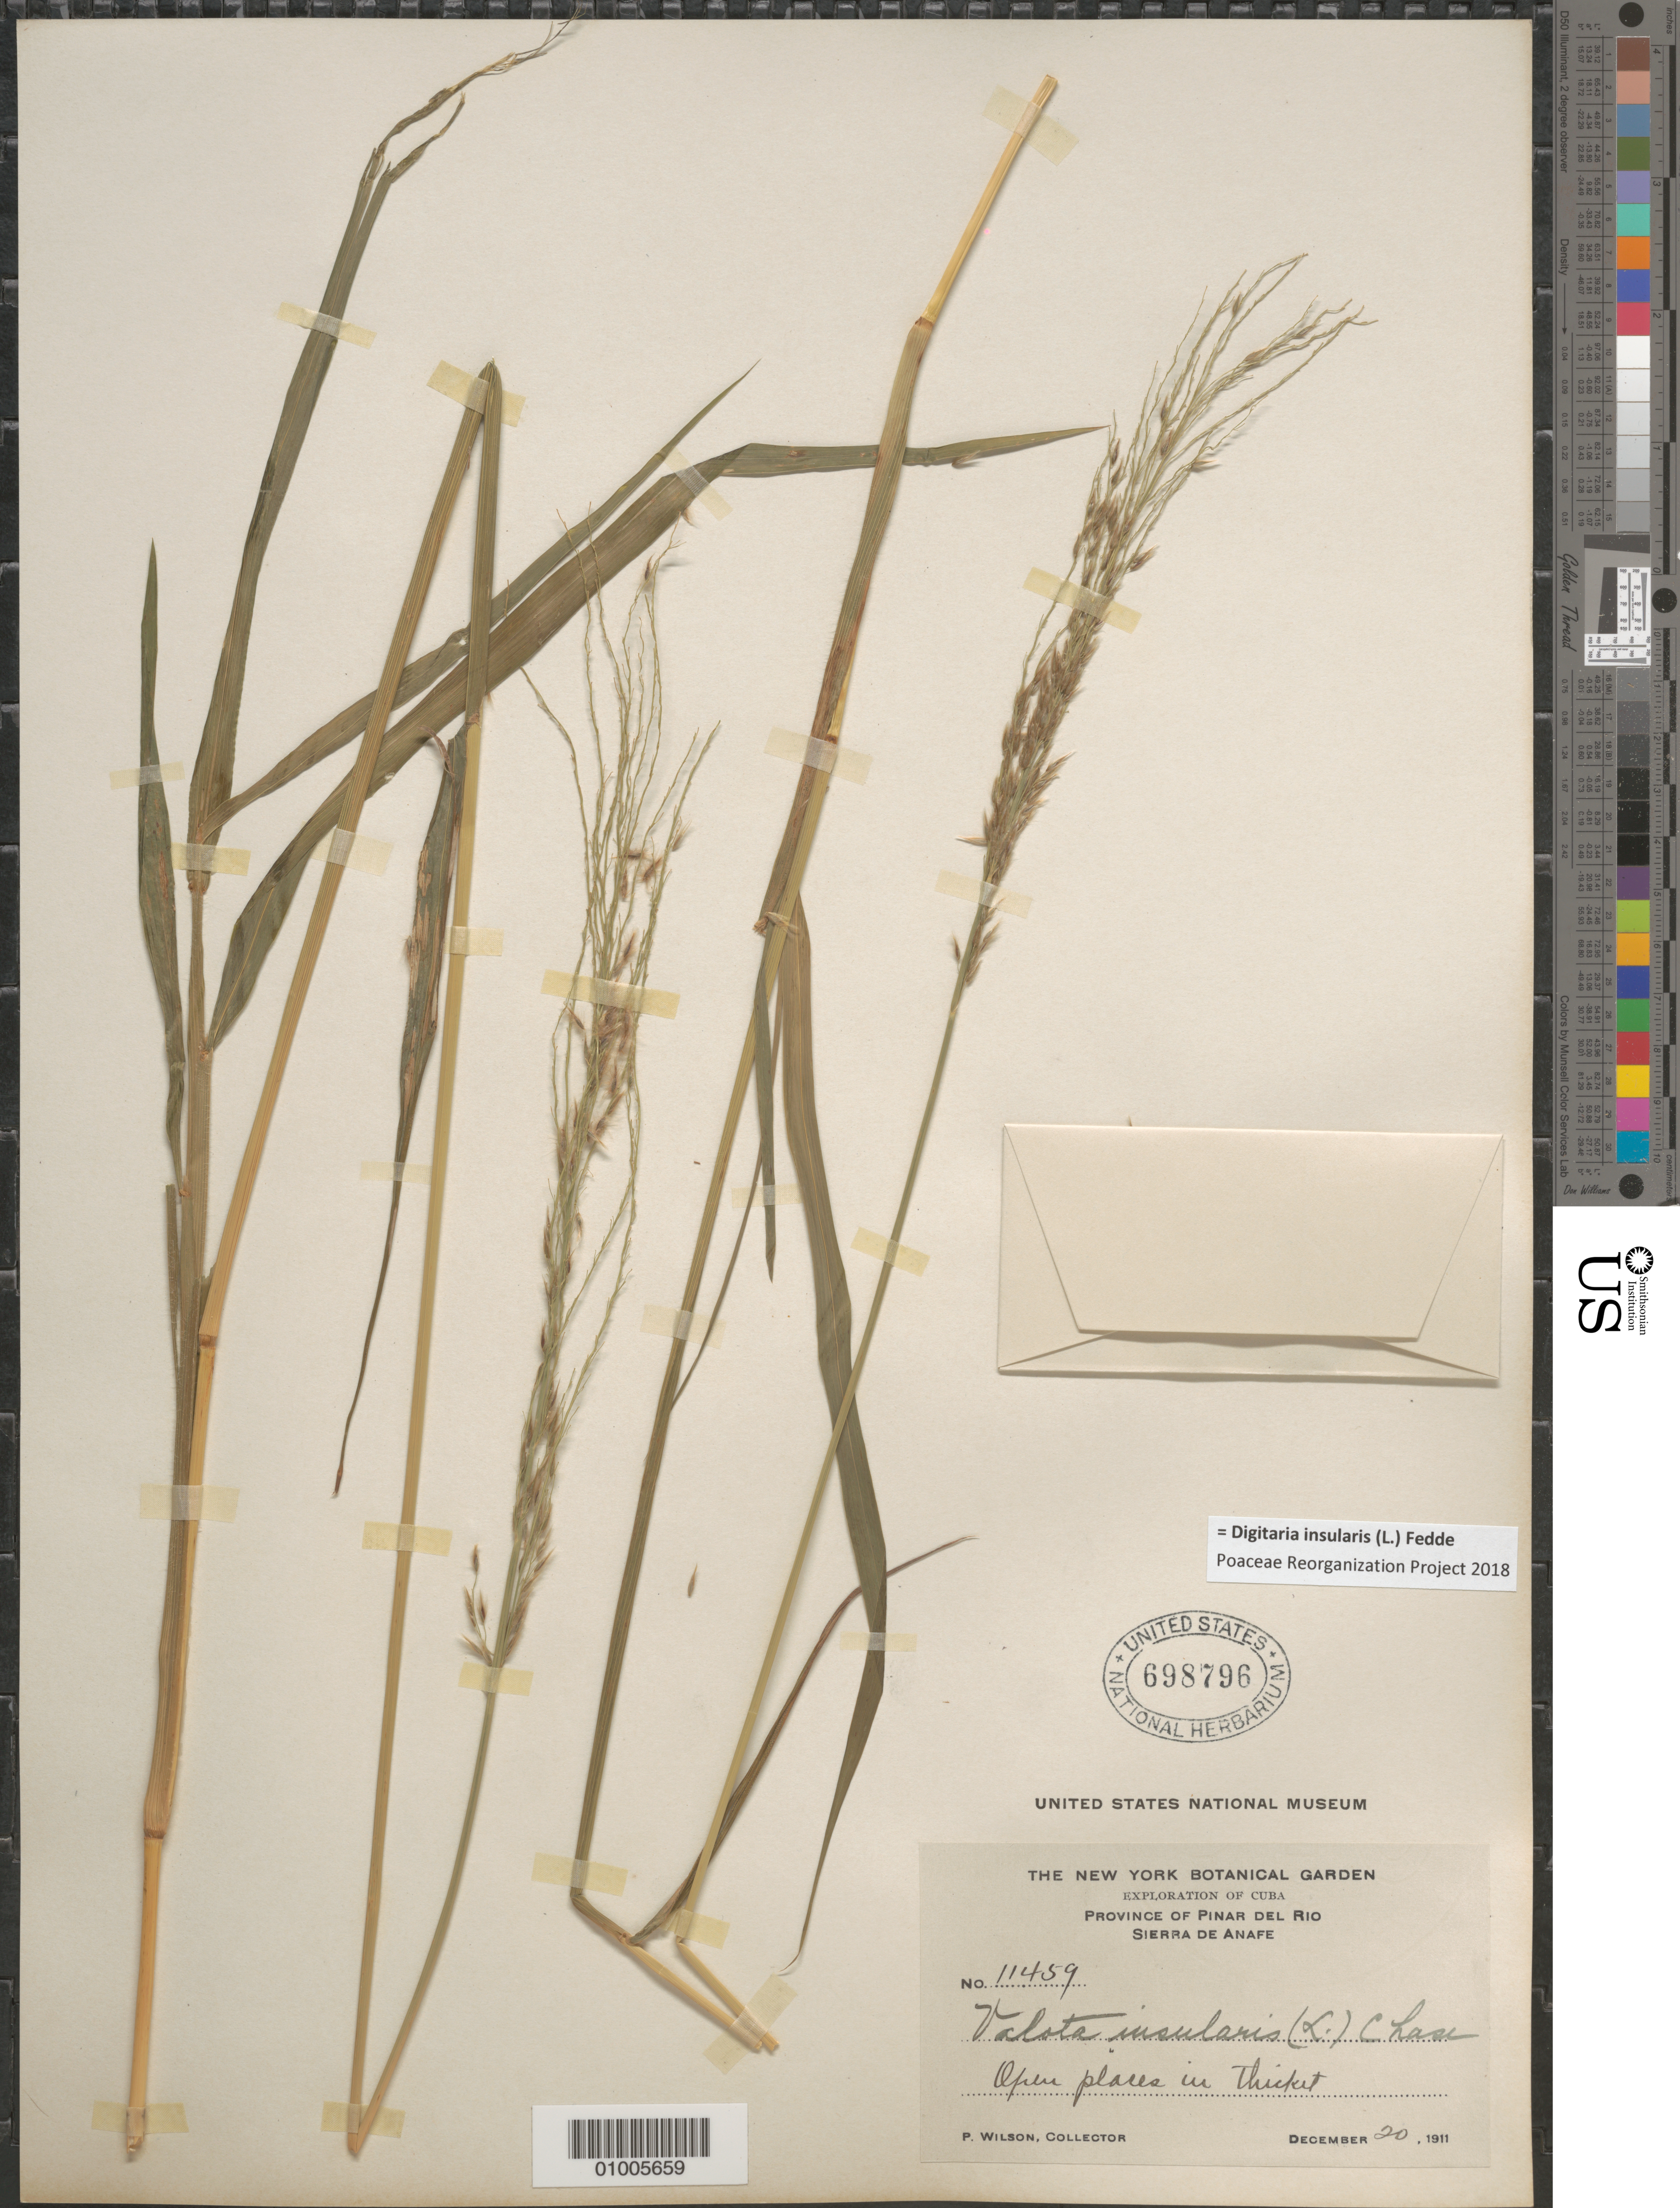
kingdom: Plantae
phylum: Tracheophyta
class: Liliopsida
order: Poales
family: Poaceae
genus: Digitaria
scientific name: Digitaria insularis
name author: (L.) Mez ex Ekman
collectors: P. Wilson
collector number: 11459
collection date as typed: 20 Dec 1911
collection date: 1911-12-20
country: Cuba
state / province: Pinar del Rio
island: Cuba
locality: Sierra fe Anafe, open places in the thicket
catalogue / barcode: US 698796